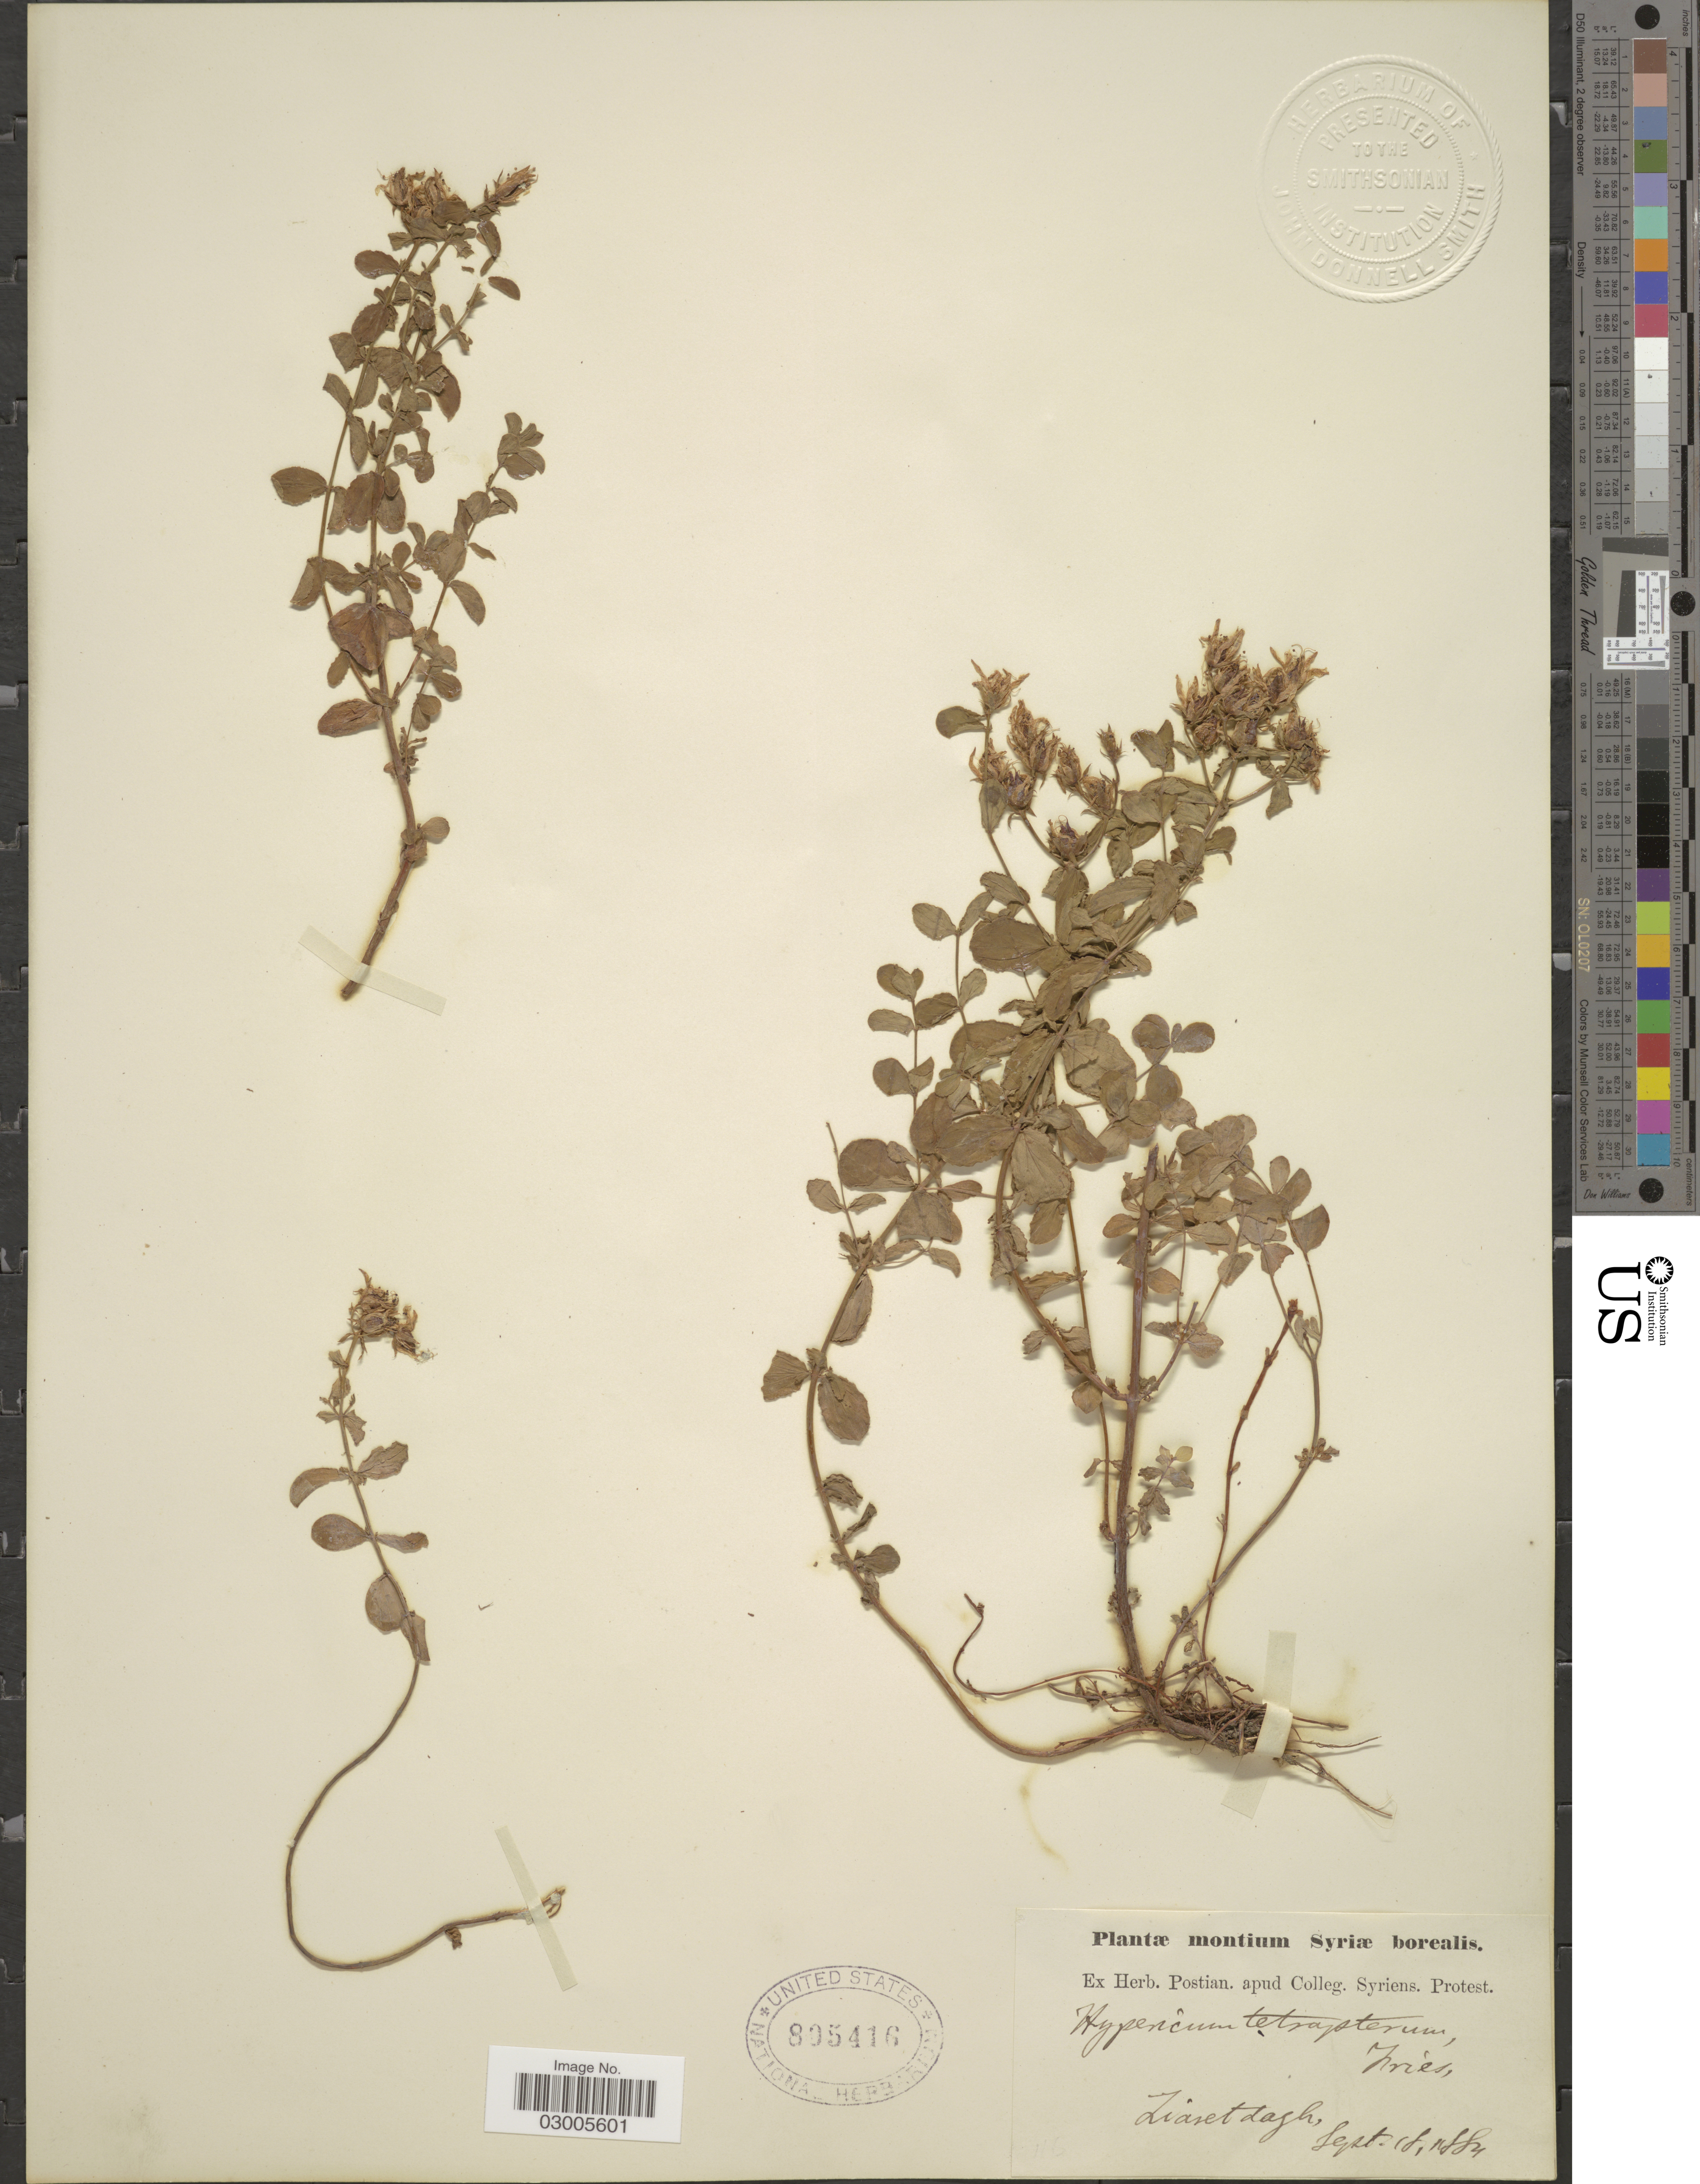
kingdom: Plantae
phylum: Tracheophyta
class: Magnoliopsida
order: Malpighiales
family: Hypericaceae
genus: Hypericum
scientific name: Hypericum tetrapterum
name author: Fr.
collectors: ex herb. Postian. apud Colleg. Syriens. Protest. USE "Fannie P. A. Shepard" (10308853) AS PRIMARY COLLECTOR INSTEAD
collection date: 1884-09-18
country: Syria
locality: Montium Syriæ borealis. Ziaret dagh.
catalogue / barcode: US 805416